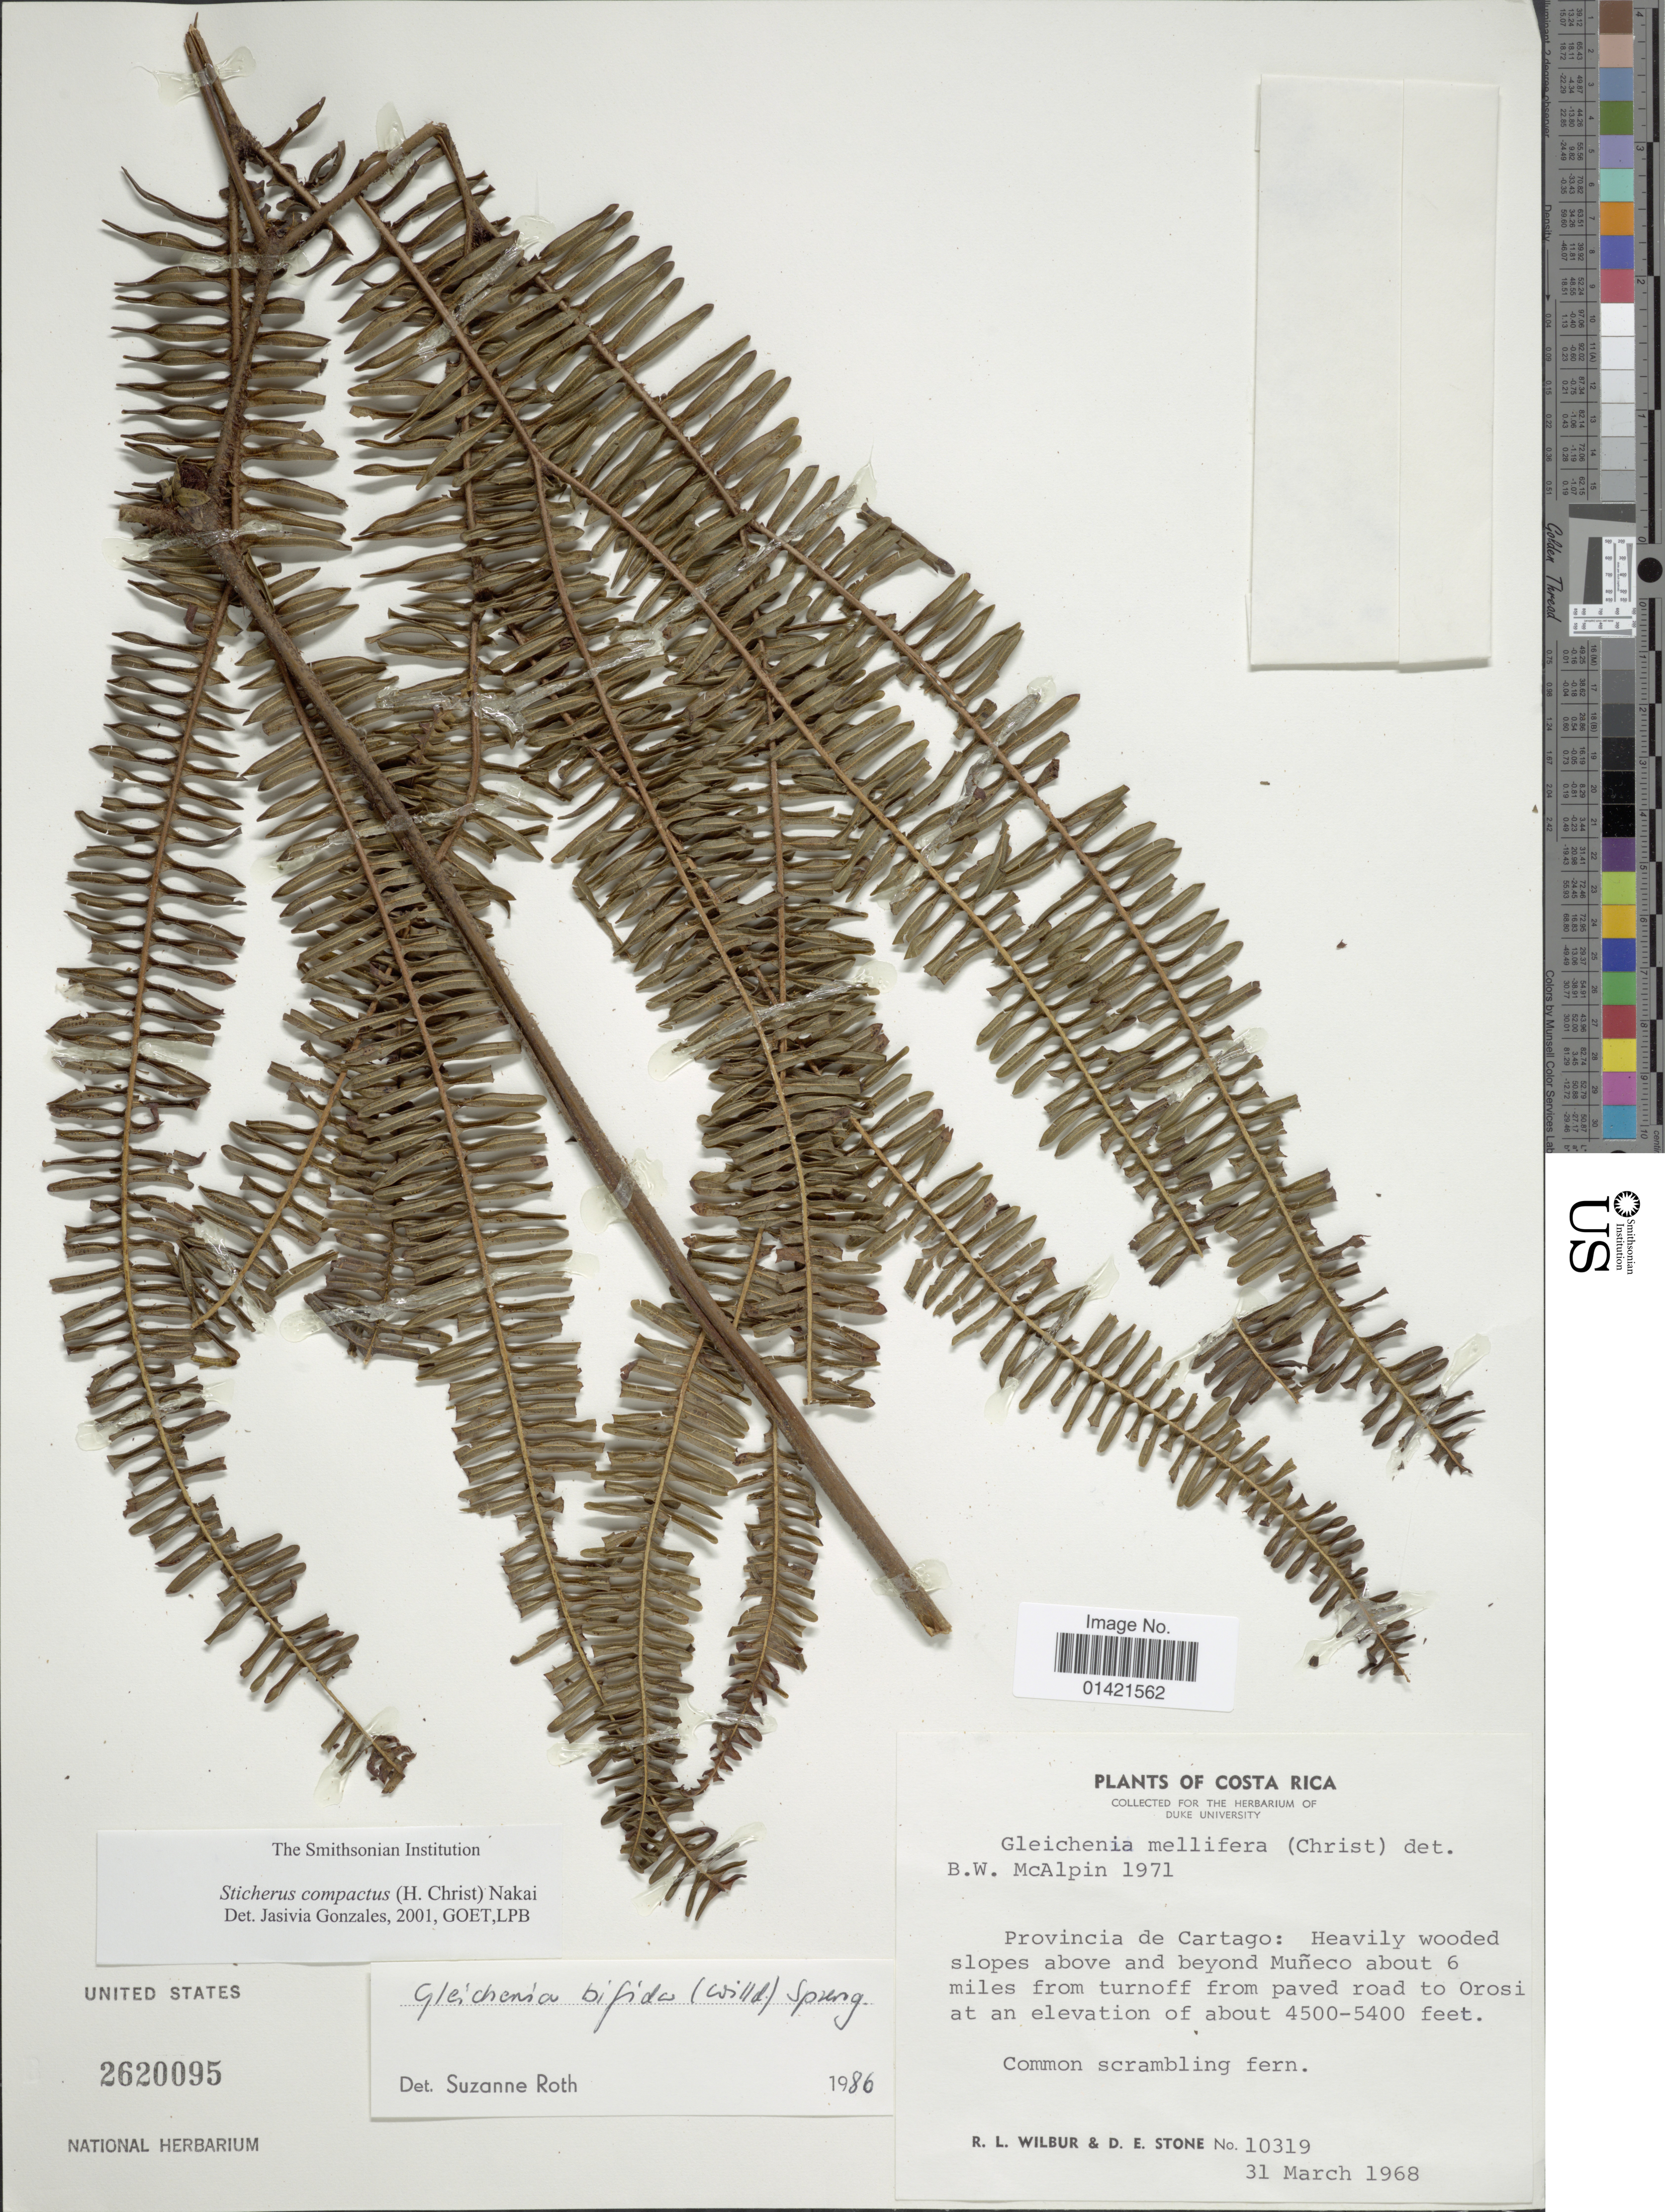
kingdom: Plantae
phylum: Tracheophyta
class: Polypodiopsida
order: Gleicheniales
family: Gleicheniaceae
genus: Sticherus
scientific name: Sticherus compactus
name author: (Christ) Nakai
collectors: R. L. Wilbur & D. E. Stone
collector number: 10319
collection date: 1968-03-31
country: Costa Rica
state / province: Cartago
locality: Provincia de Cartago: Heavily wooded slopes above and beyond Muneco about 6 miles from turnoff from paved road to Orosi.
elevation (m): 1372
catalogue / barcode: US 2620095